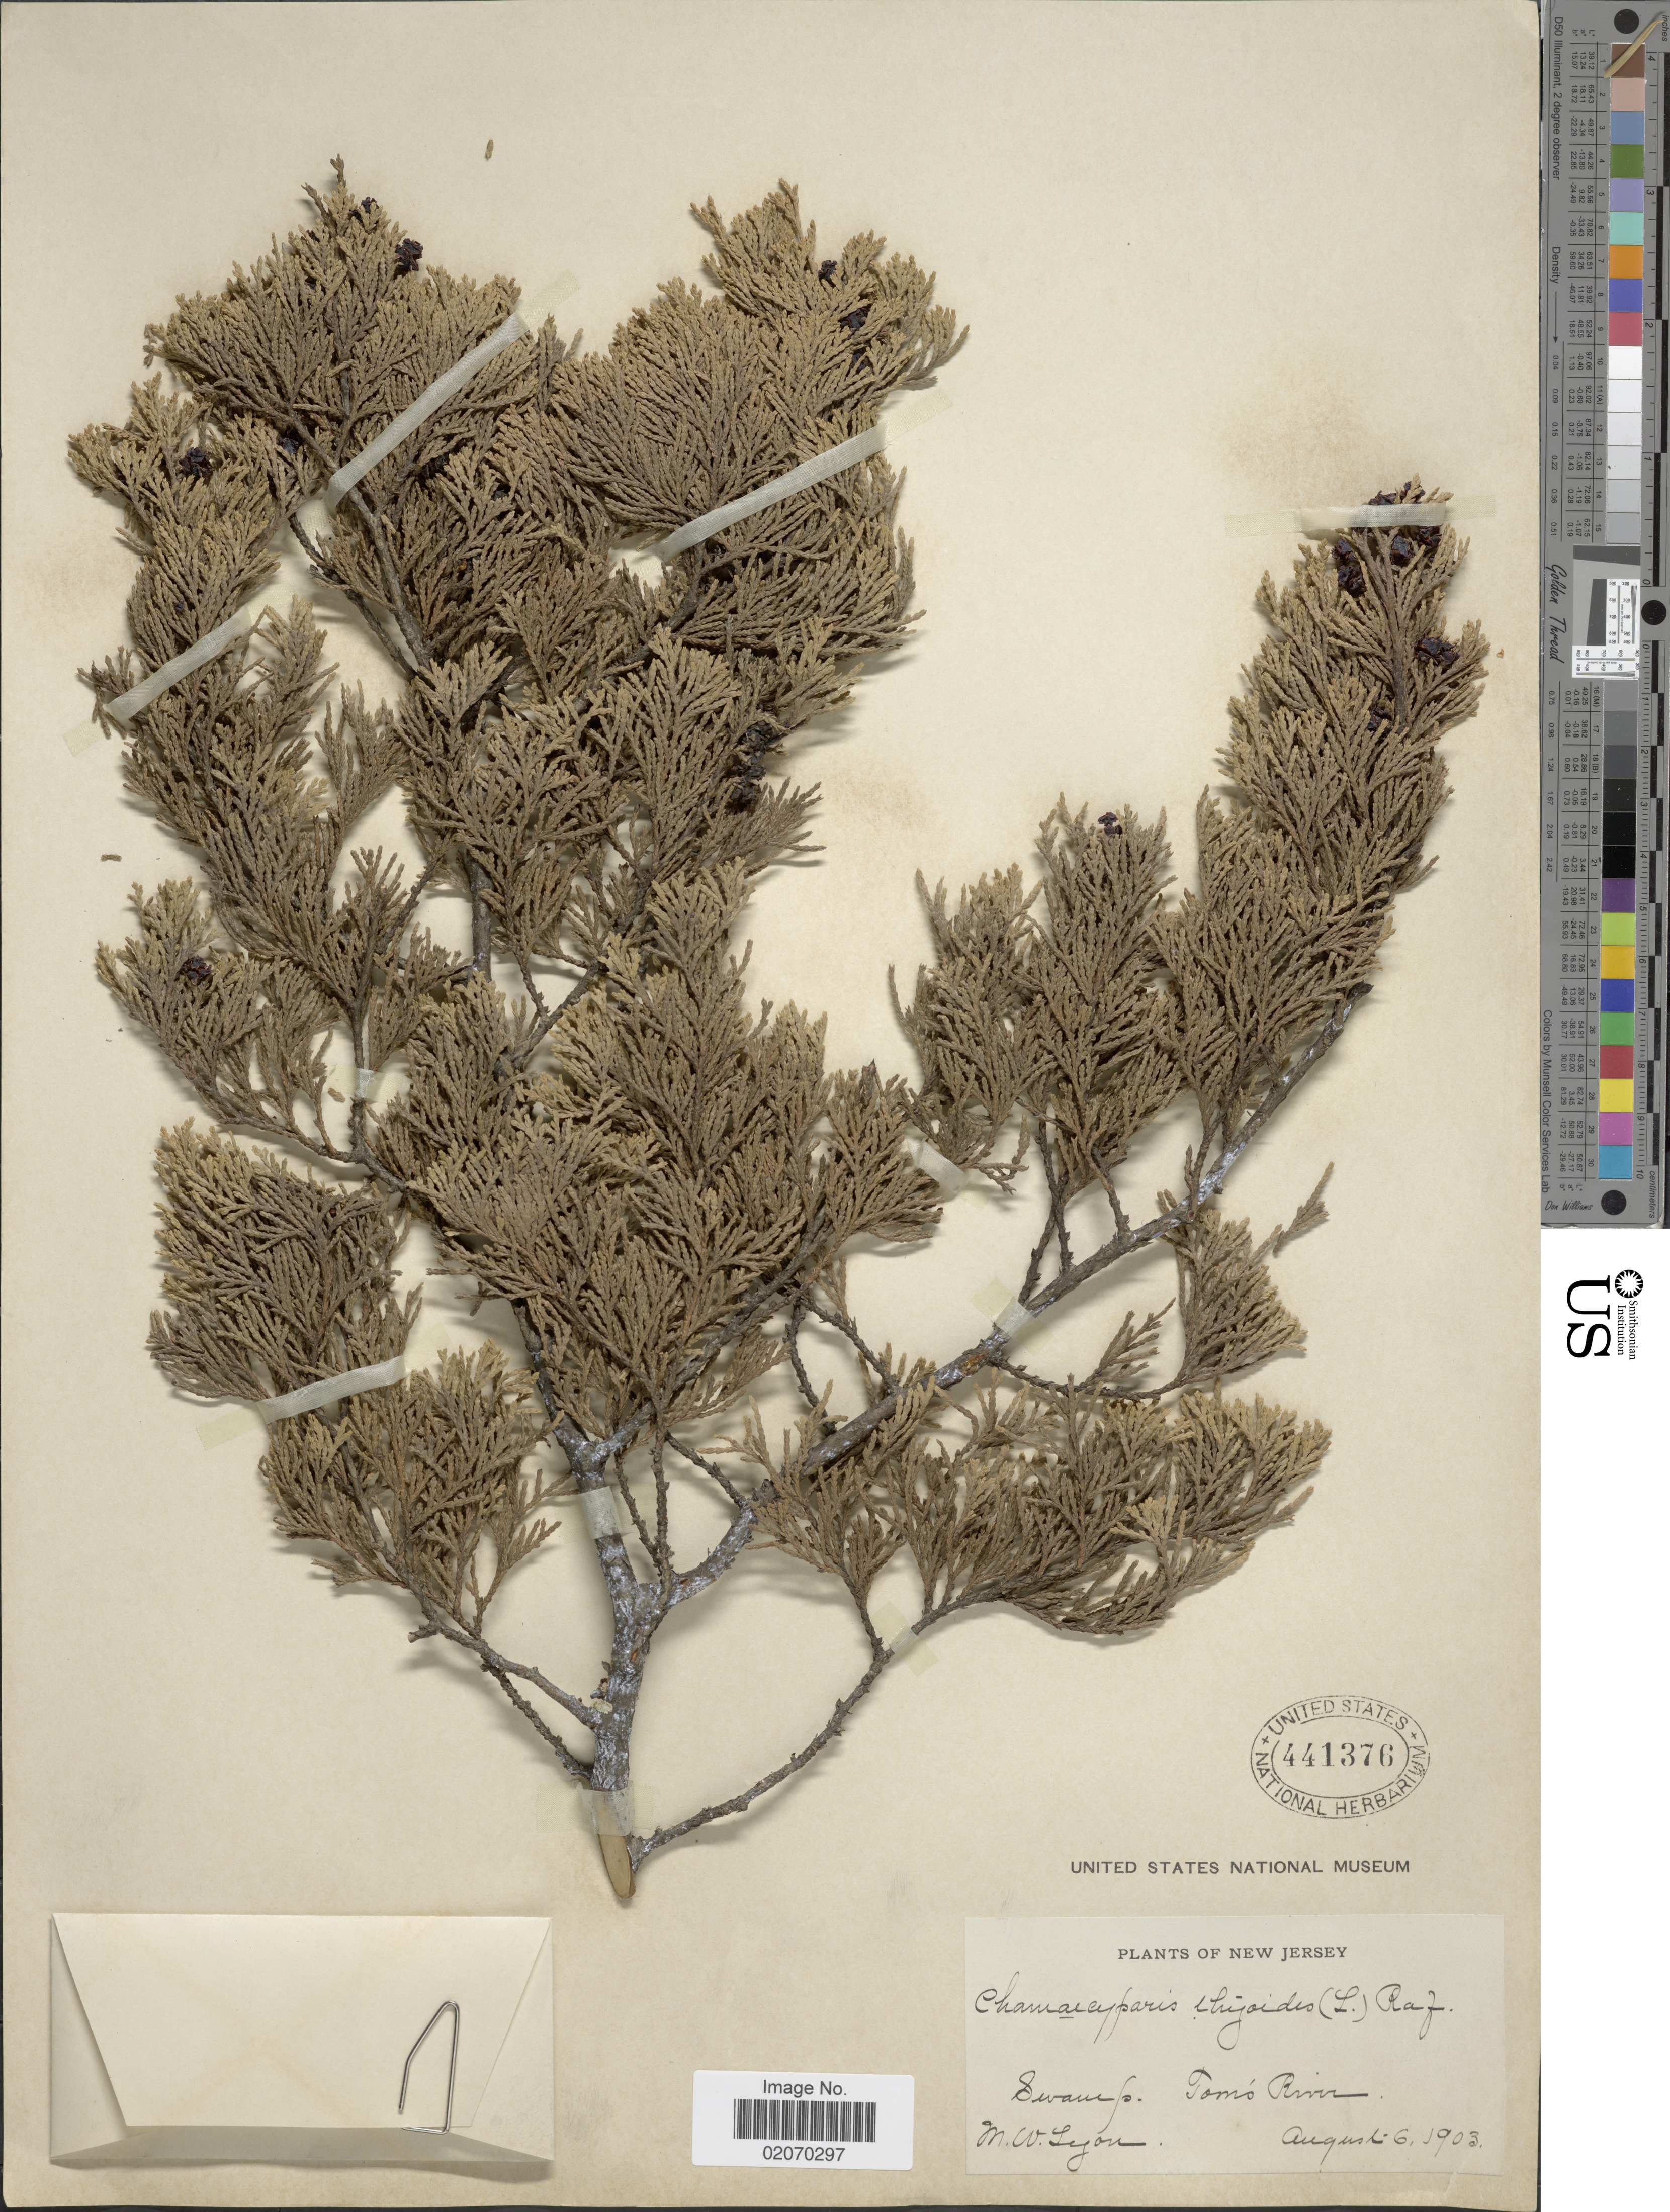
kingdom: Plantae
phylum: Tracheophyta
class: Pinopsida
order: Pinales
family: Cupressaceae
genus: Chamaecyparis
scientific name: Chamaecyparis thyoides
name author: (L.) Britton, Stearns & Poggenb.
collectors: M. W. Lyon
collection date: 1903-08-06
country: United States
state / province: New Jersey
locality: Tom's River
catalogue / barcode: US 441376